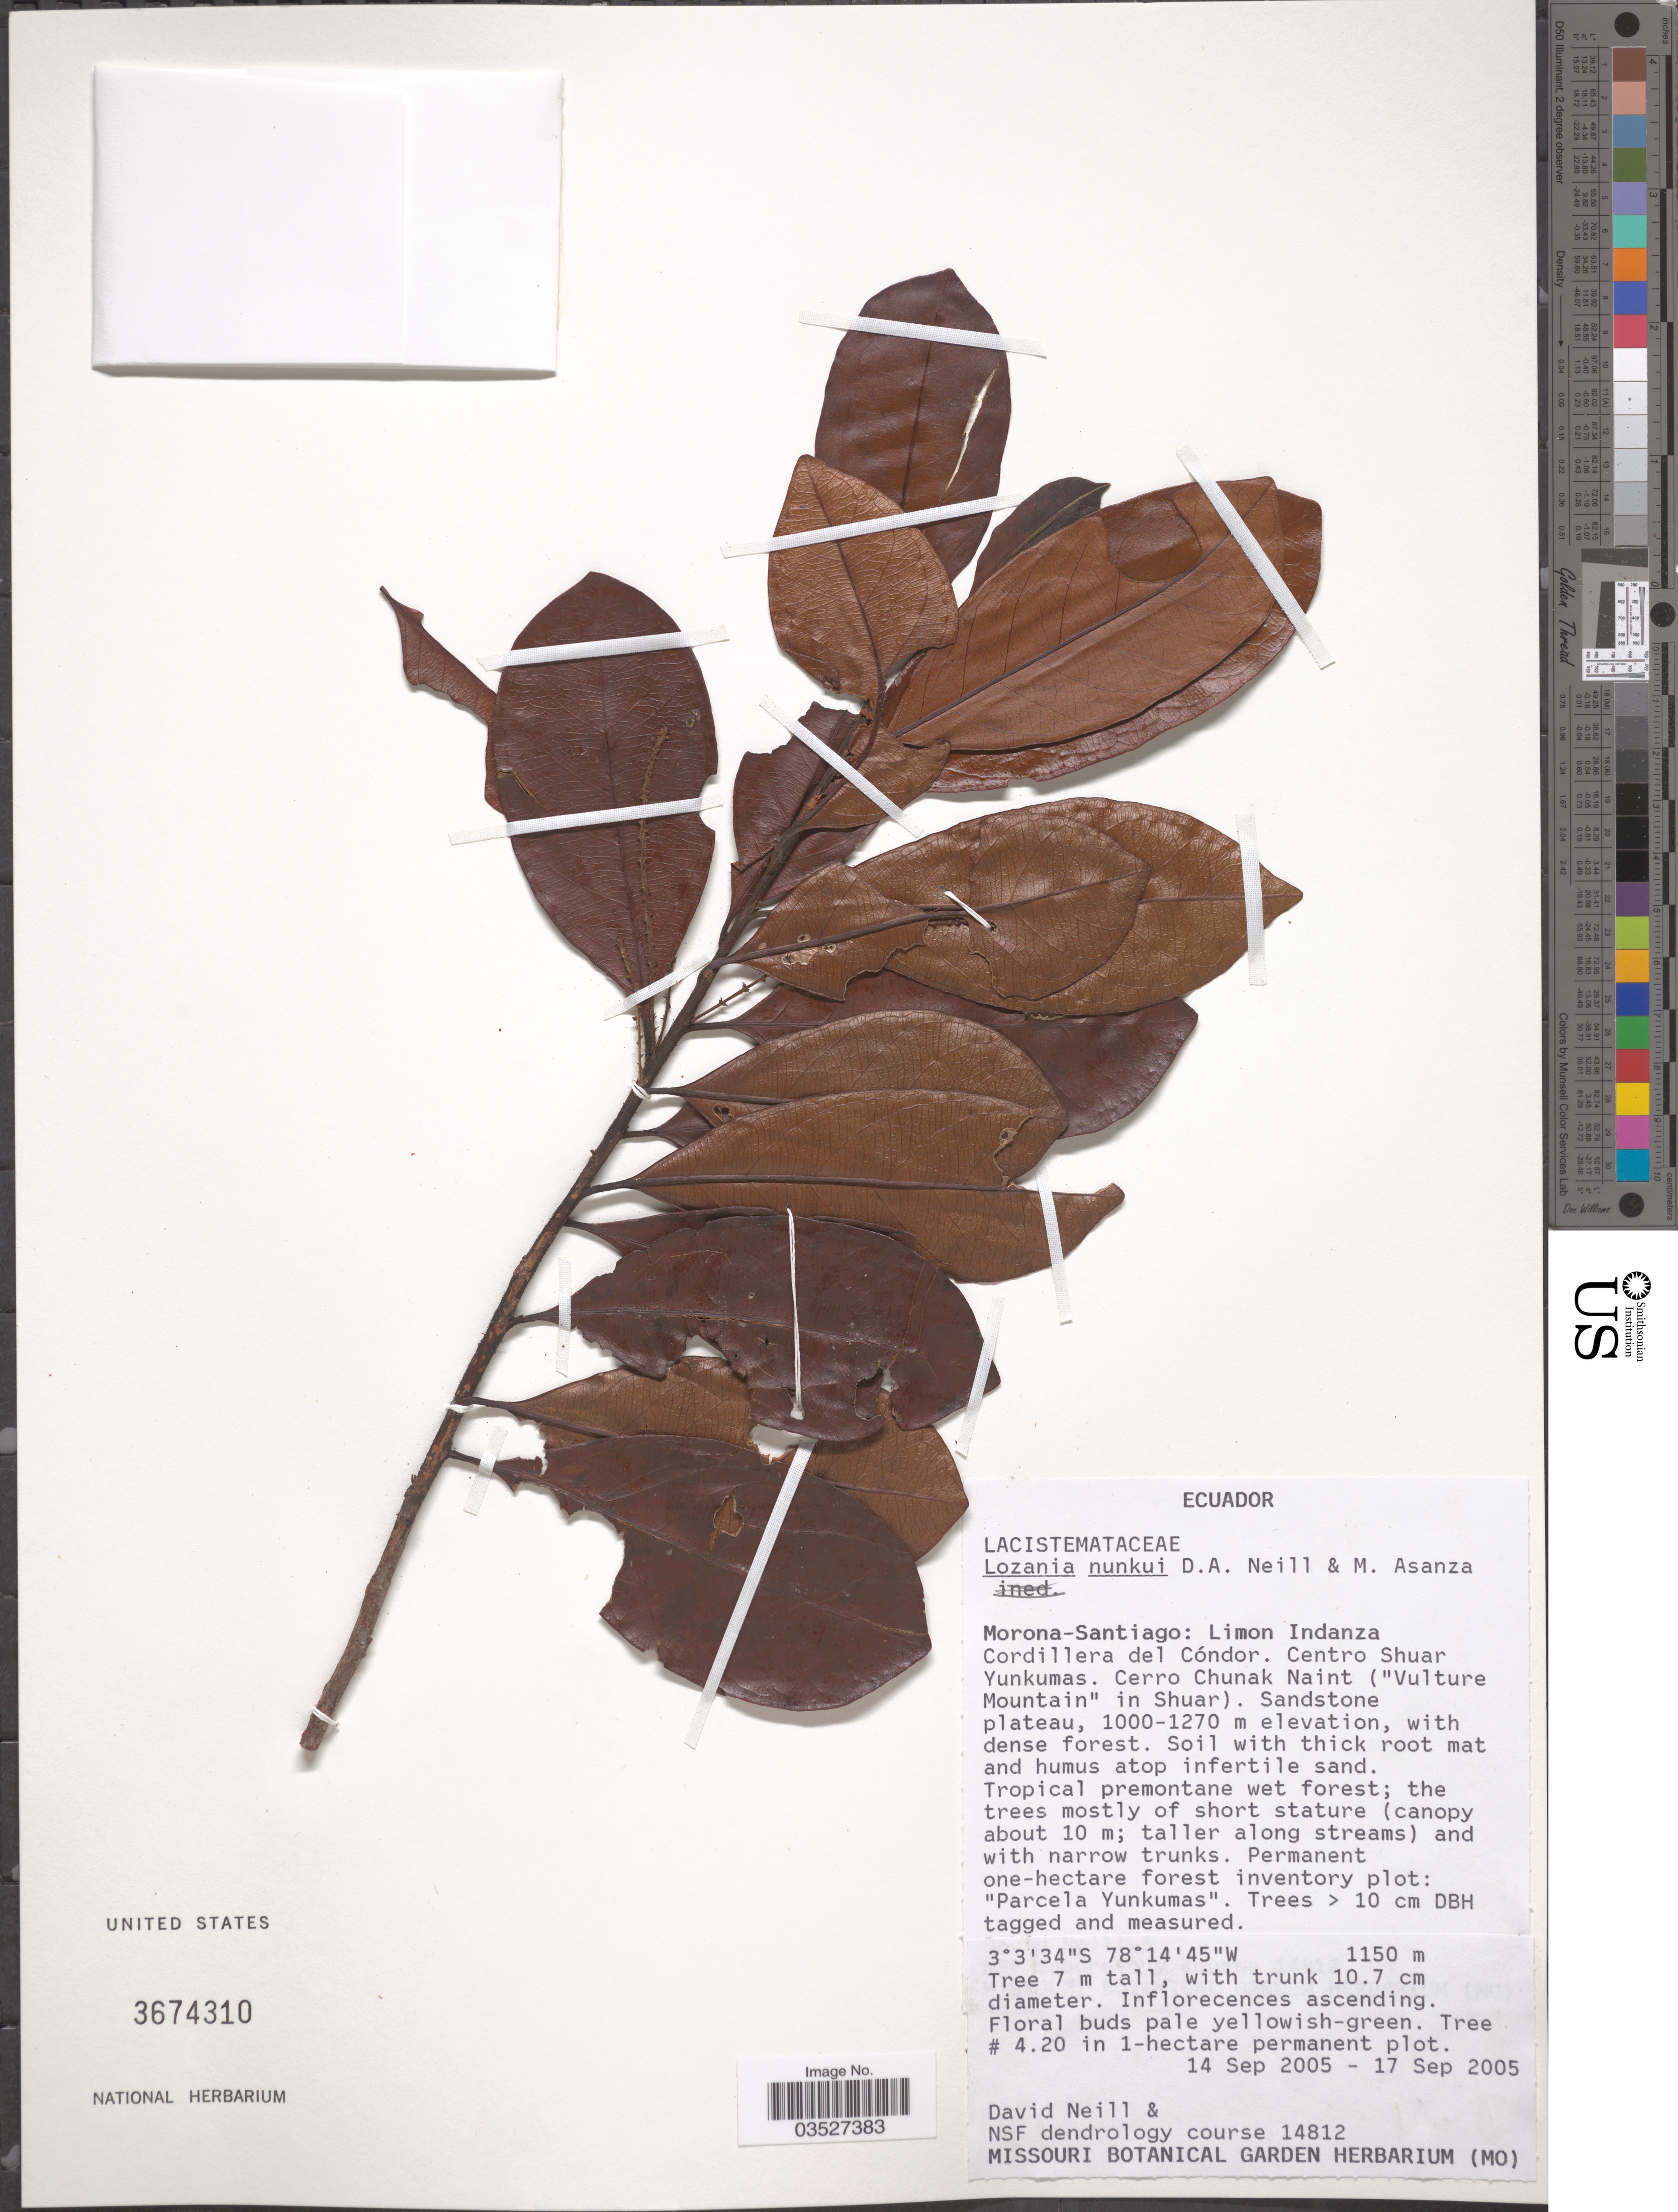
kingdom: Plantae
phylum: Tracheophyta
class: Magnoliopsida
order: Malpighiales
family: Lacistemataceae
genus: Lozania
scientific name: Lozania nunkui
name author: D.A. Neill & Asanza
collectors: D. Neill & NSF Dendrology Course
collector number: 14812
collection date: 2005-09-14/2005-09-17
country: Ecuador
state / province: Morona-Santiago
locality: Limon Indanza. Cordillera del Cóndor. Centro Shuar Yunkumas. Cerro Chunak Naint ("Vulture Mountain" in Shuar).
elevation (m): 1000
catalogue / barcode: US 3674310